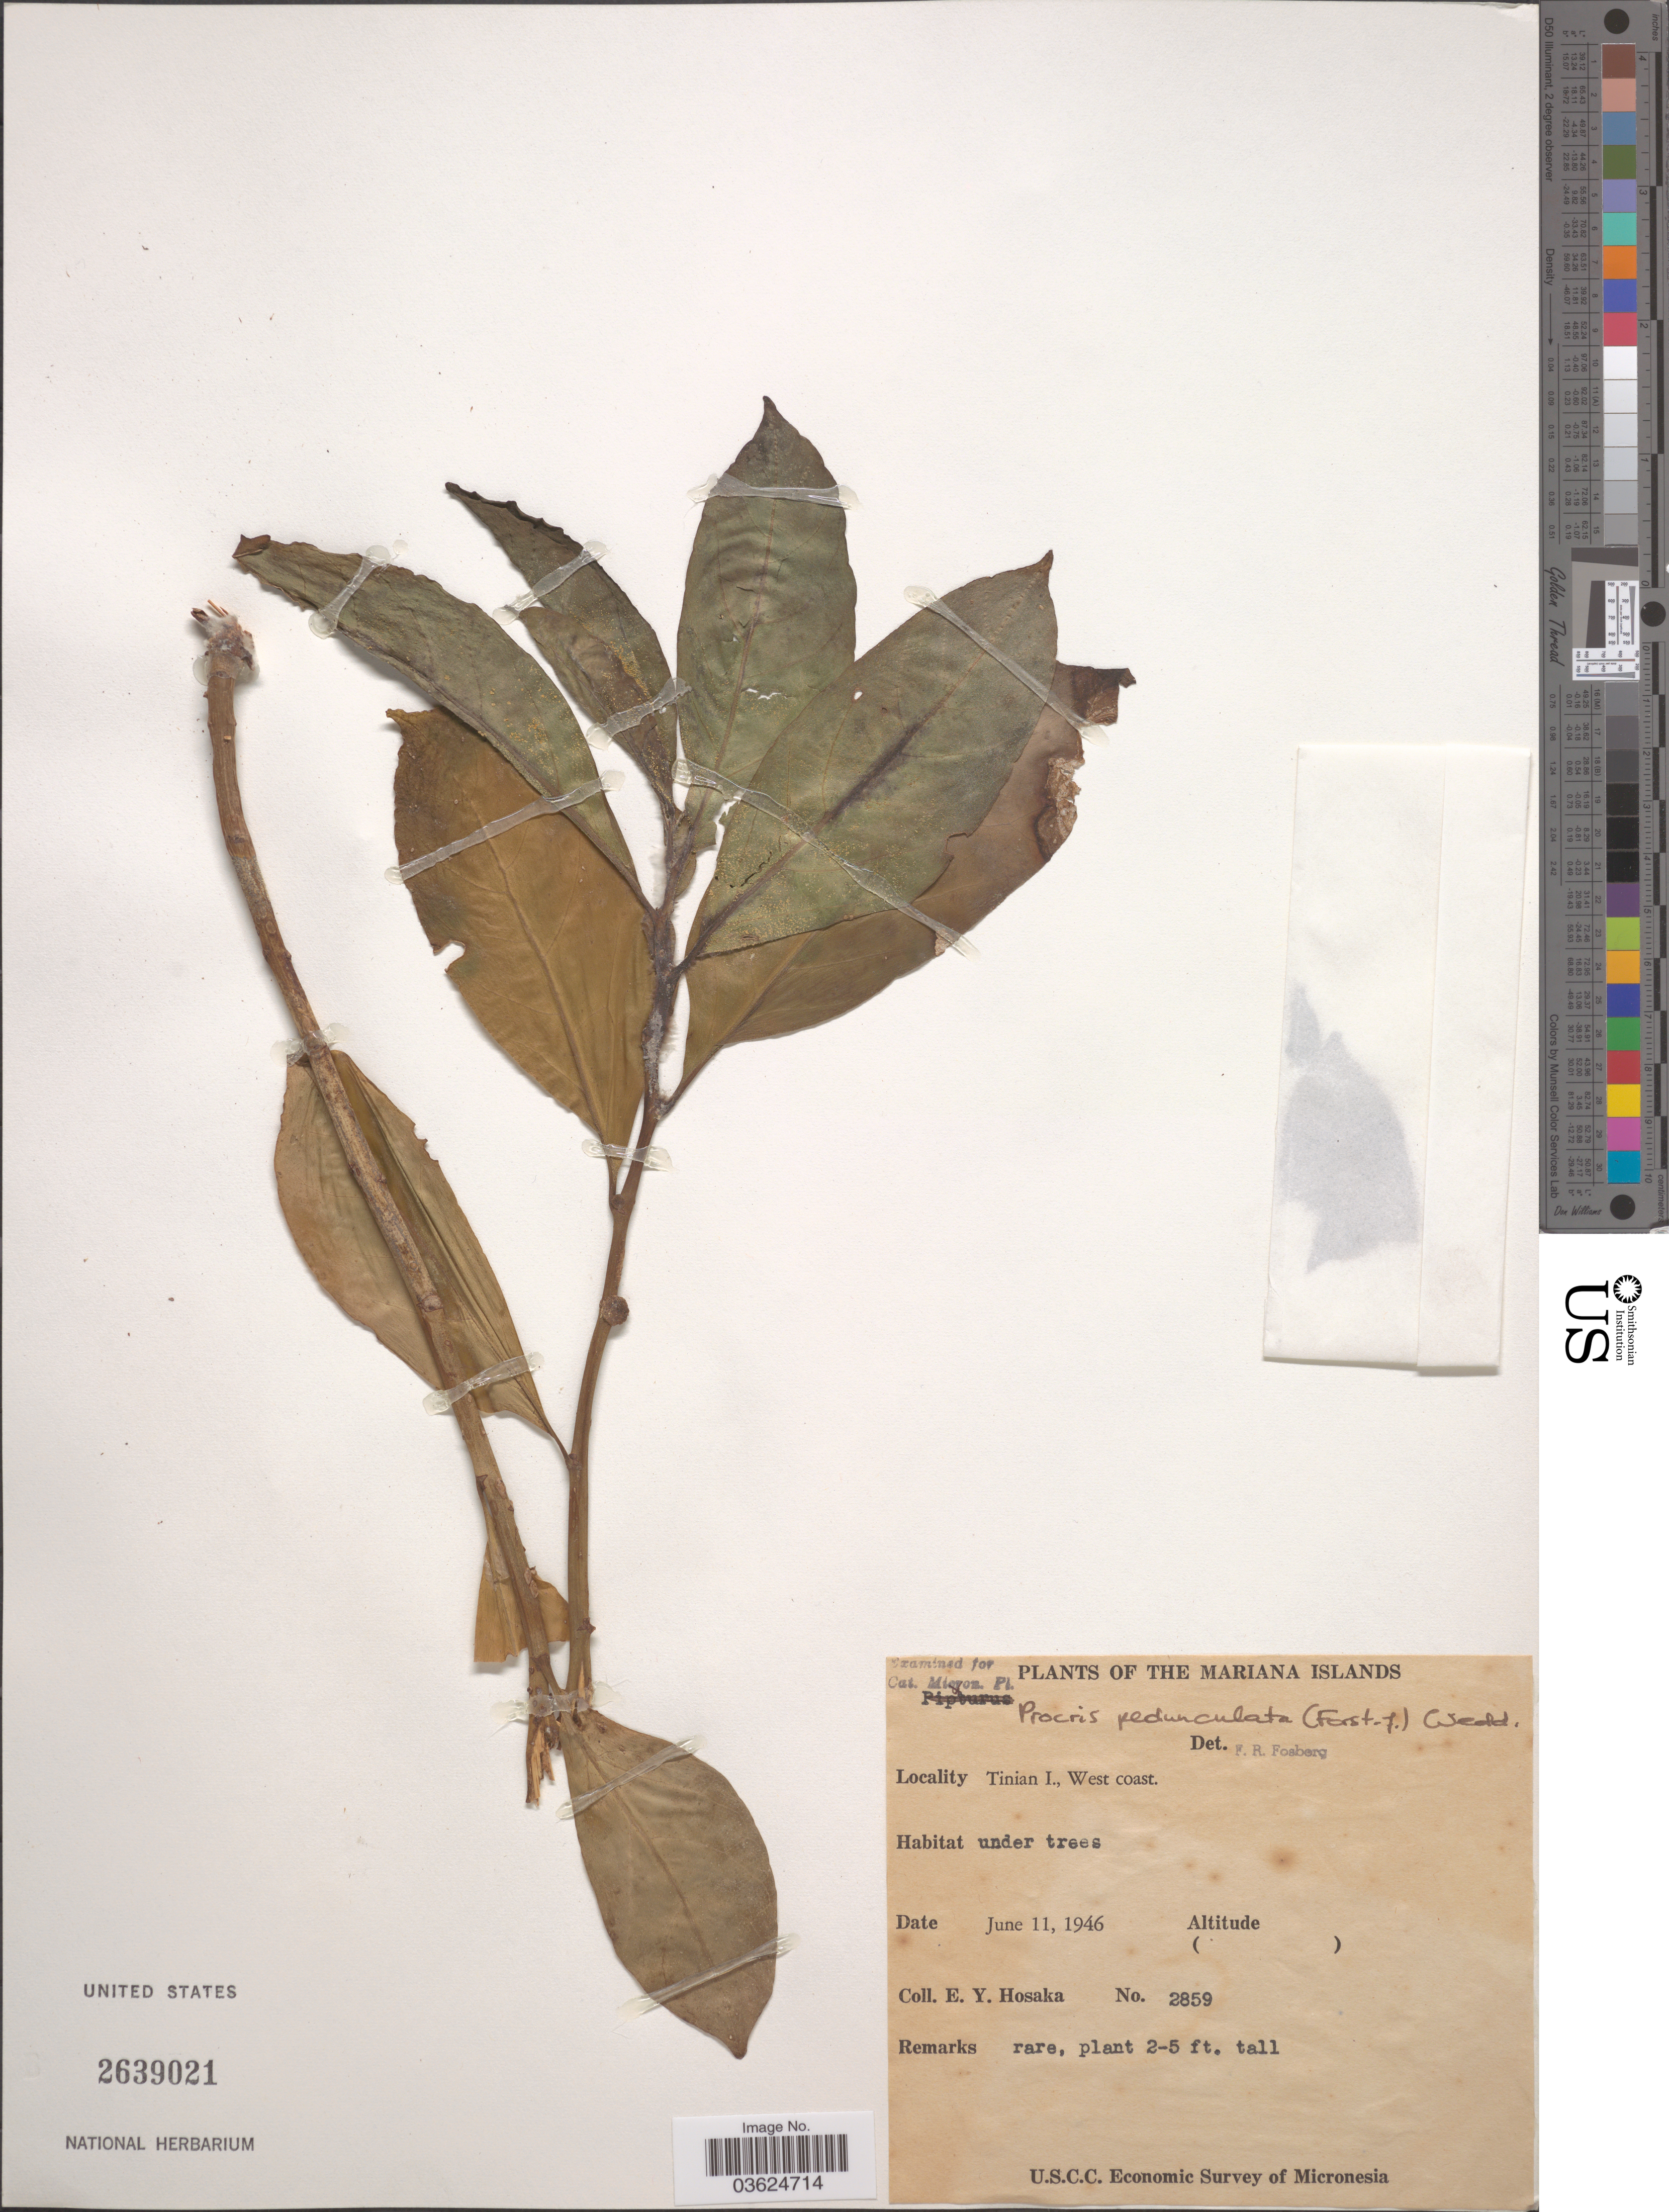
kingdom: Plantae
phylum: Tracheophyta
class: Magnoliopsida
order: Rosales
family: Urticaceae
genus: Procris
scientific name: Procris pedunculata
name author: (J.R. Forst. & G. Forst.) Wedd.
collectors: E. Y. Hosaka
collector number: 2859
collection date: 1946-06-11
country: Northern Mariana Islands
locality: The Mariana Islands. Tinian I., West coast.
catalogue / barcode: US 2639021